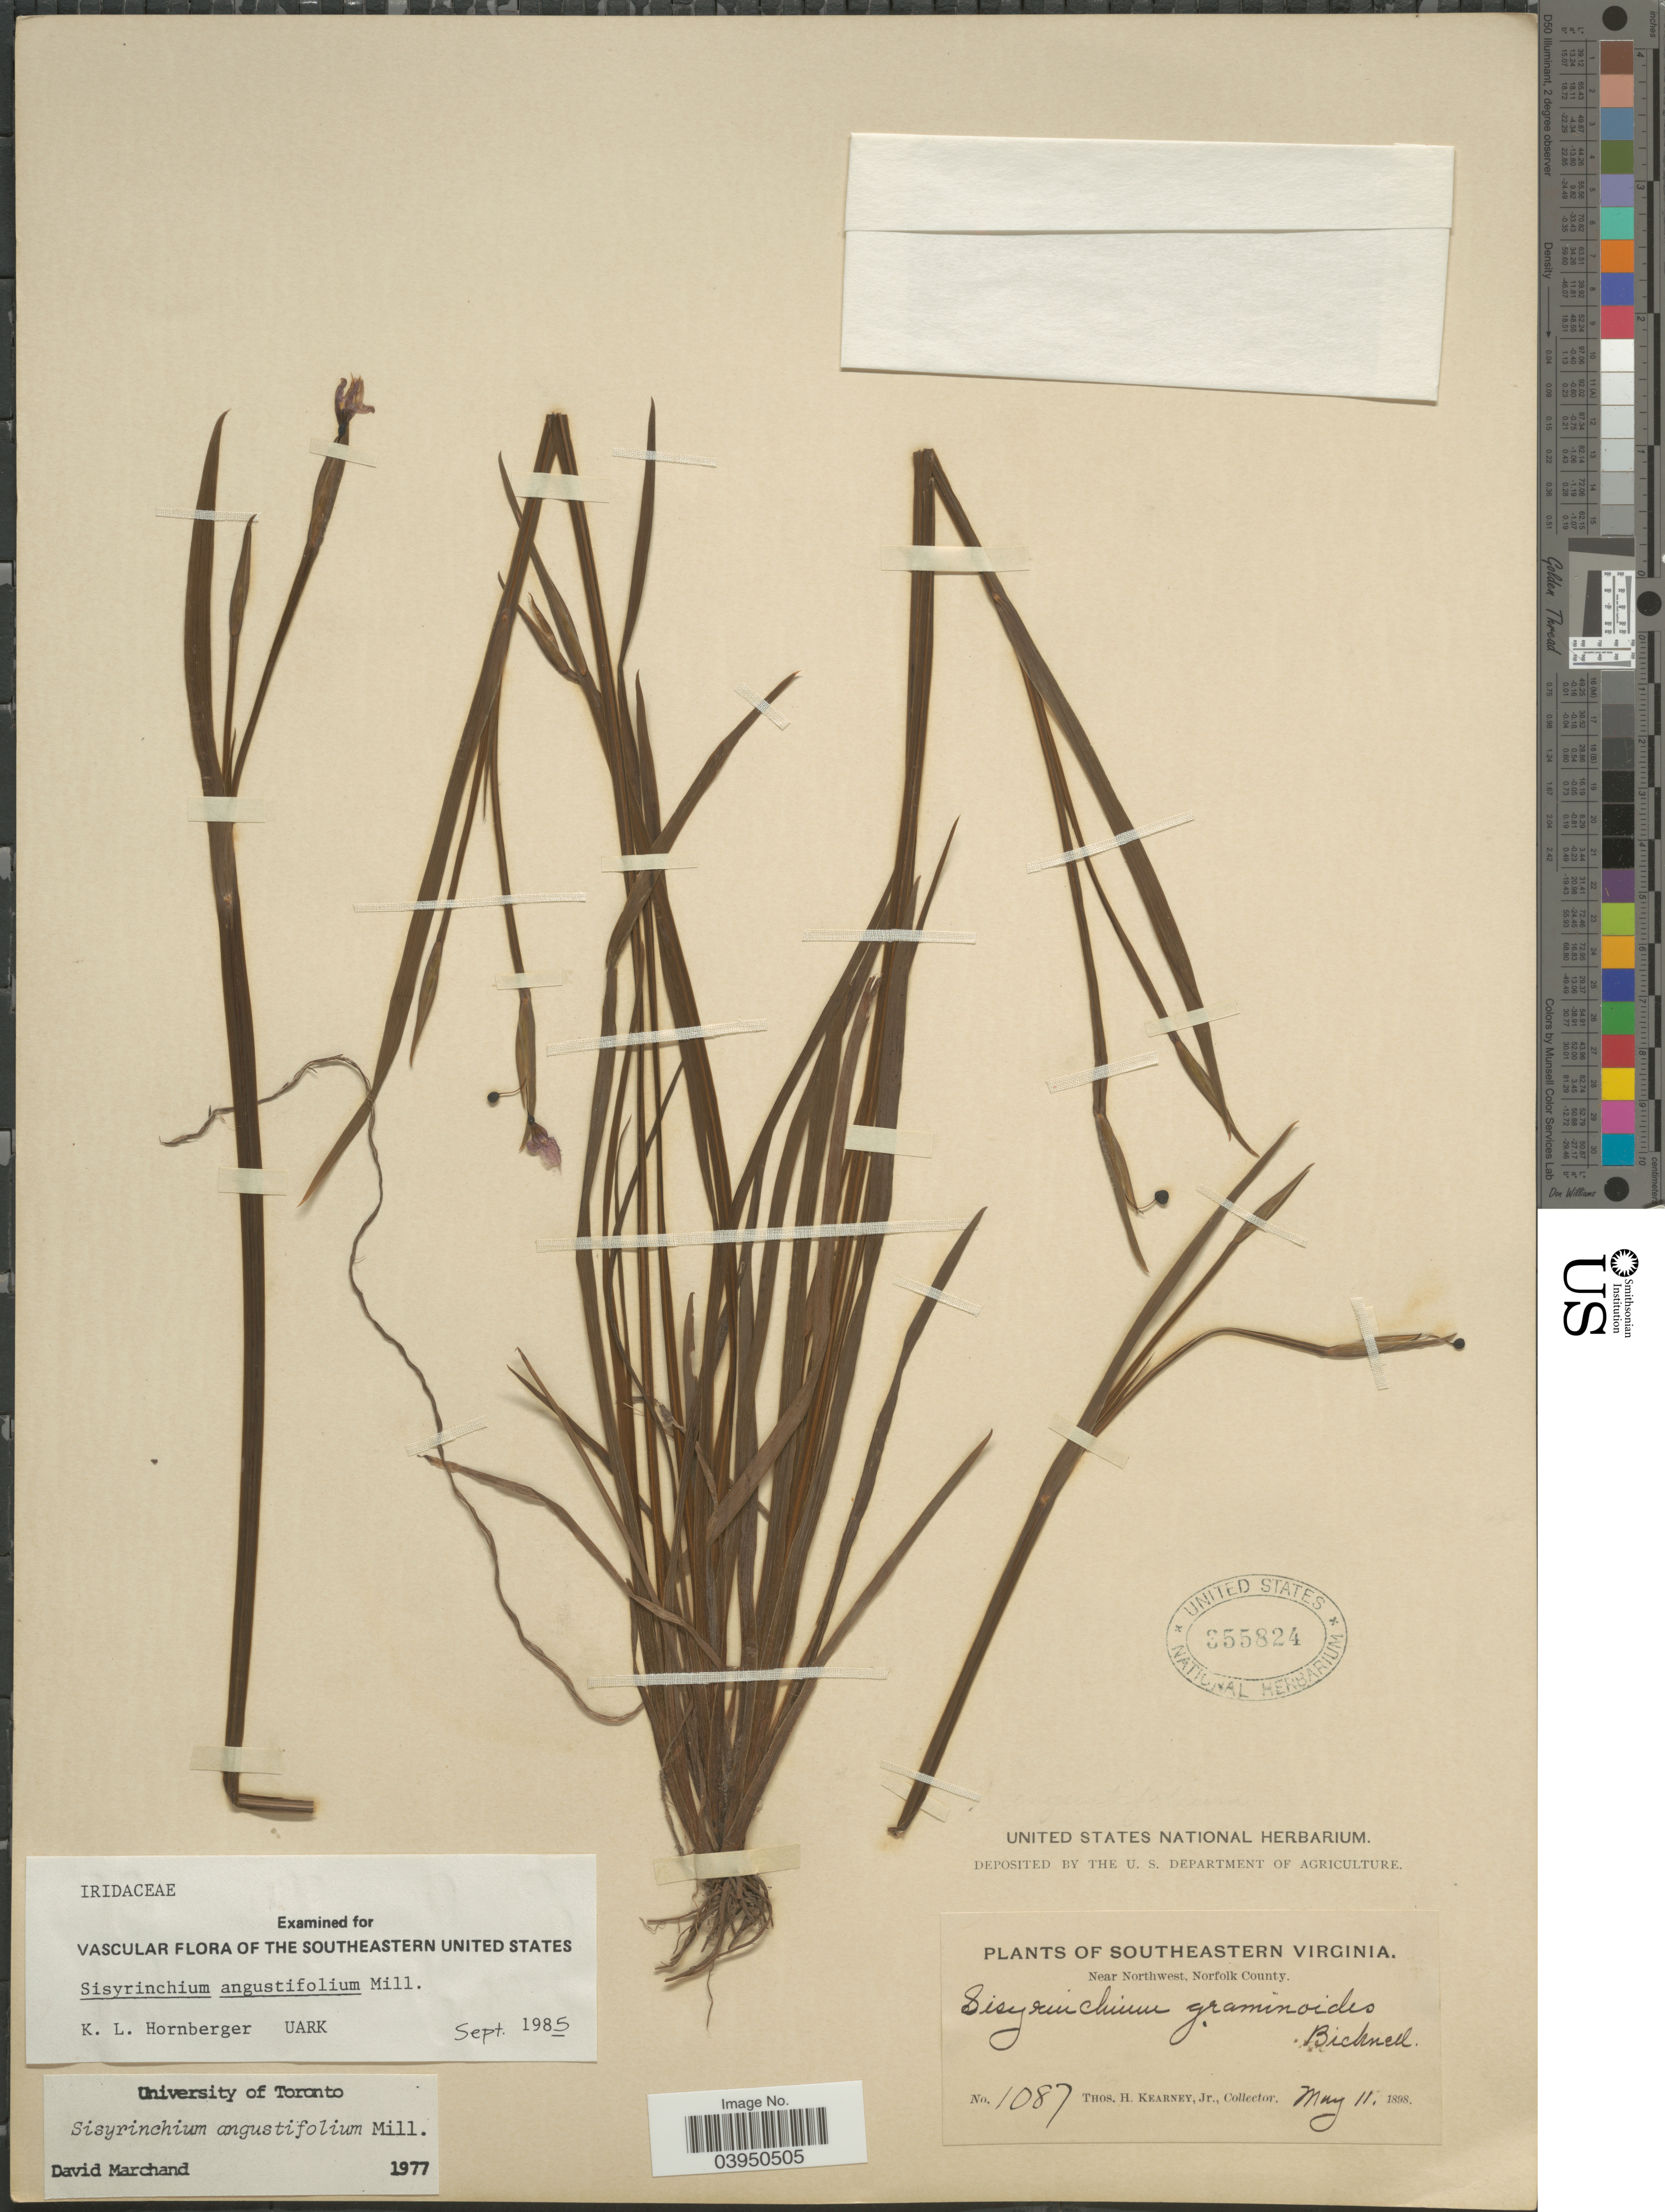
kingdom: Plantae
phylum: Tracheophyta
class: Liliopsida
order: Asparagales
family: Iridaceae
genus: Sisyrinchium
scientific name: Sisyrinchium angustifolium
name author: Mill.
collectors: T. H. Kearney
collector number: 1087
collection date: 1898-05-11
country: United States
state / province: Virginia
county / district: City of Chesapeake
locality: Southeastern Virginia. Near Northwest, Norfolk County.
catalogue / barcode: US 355824